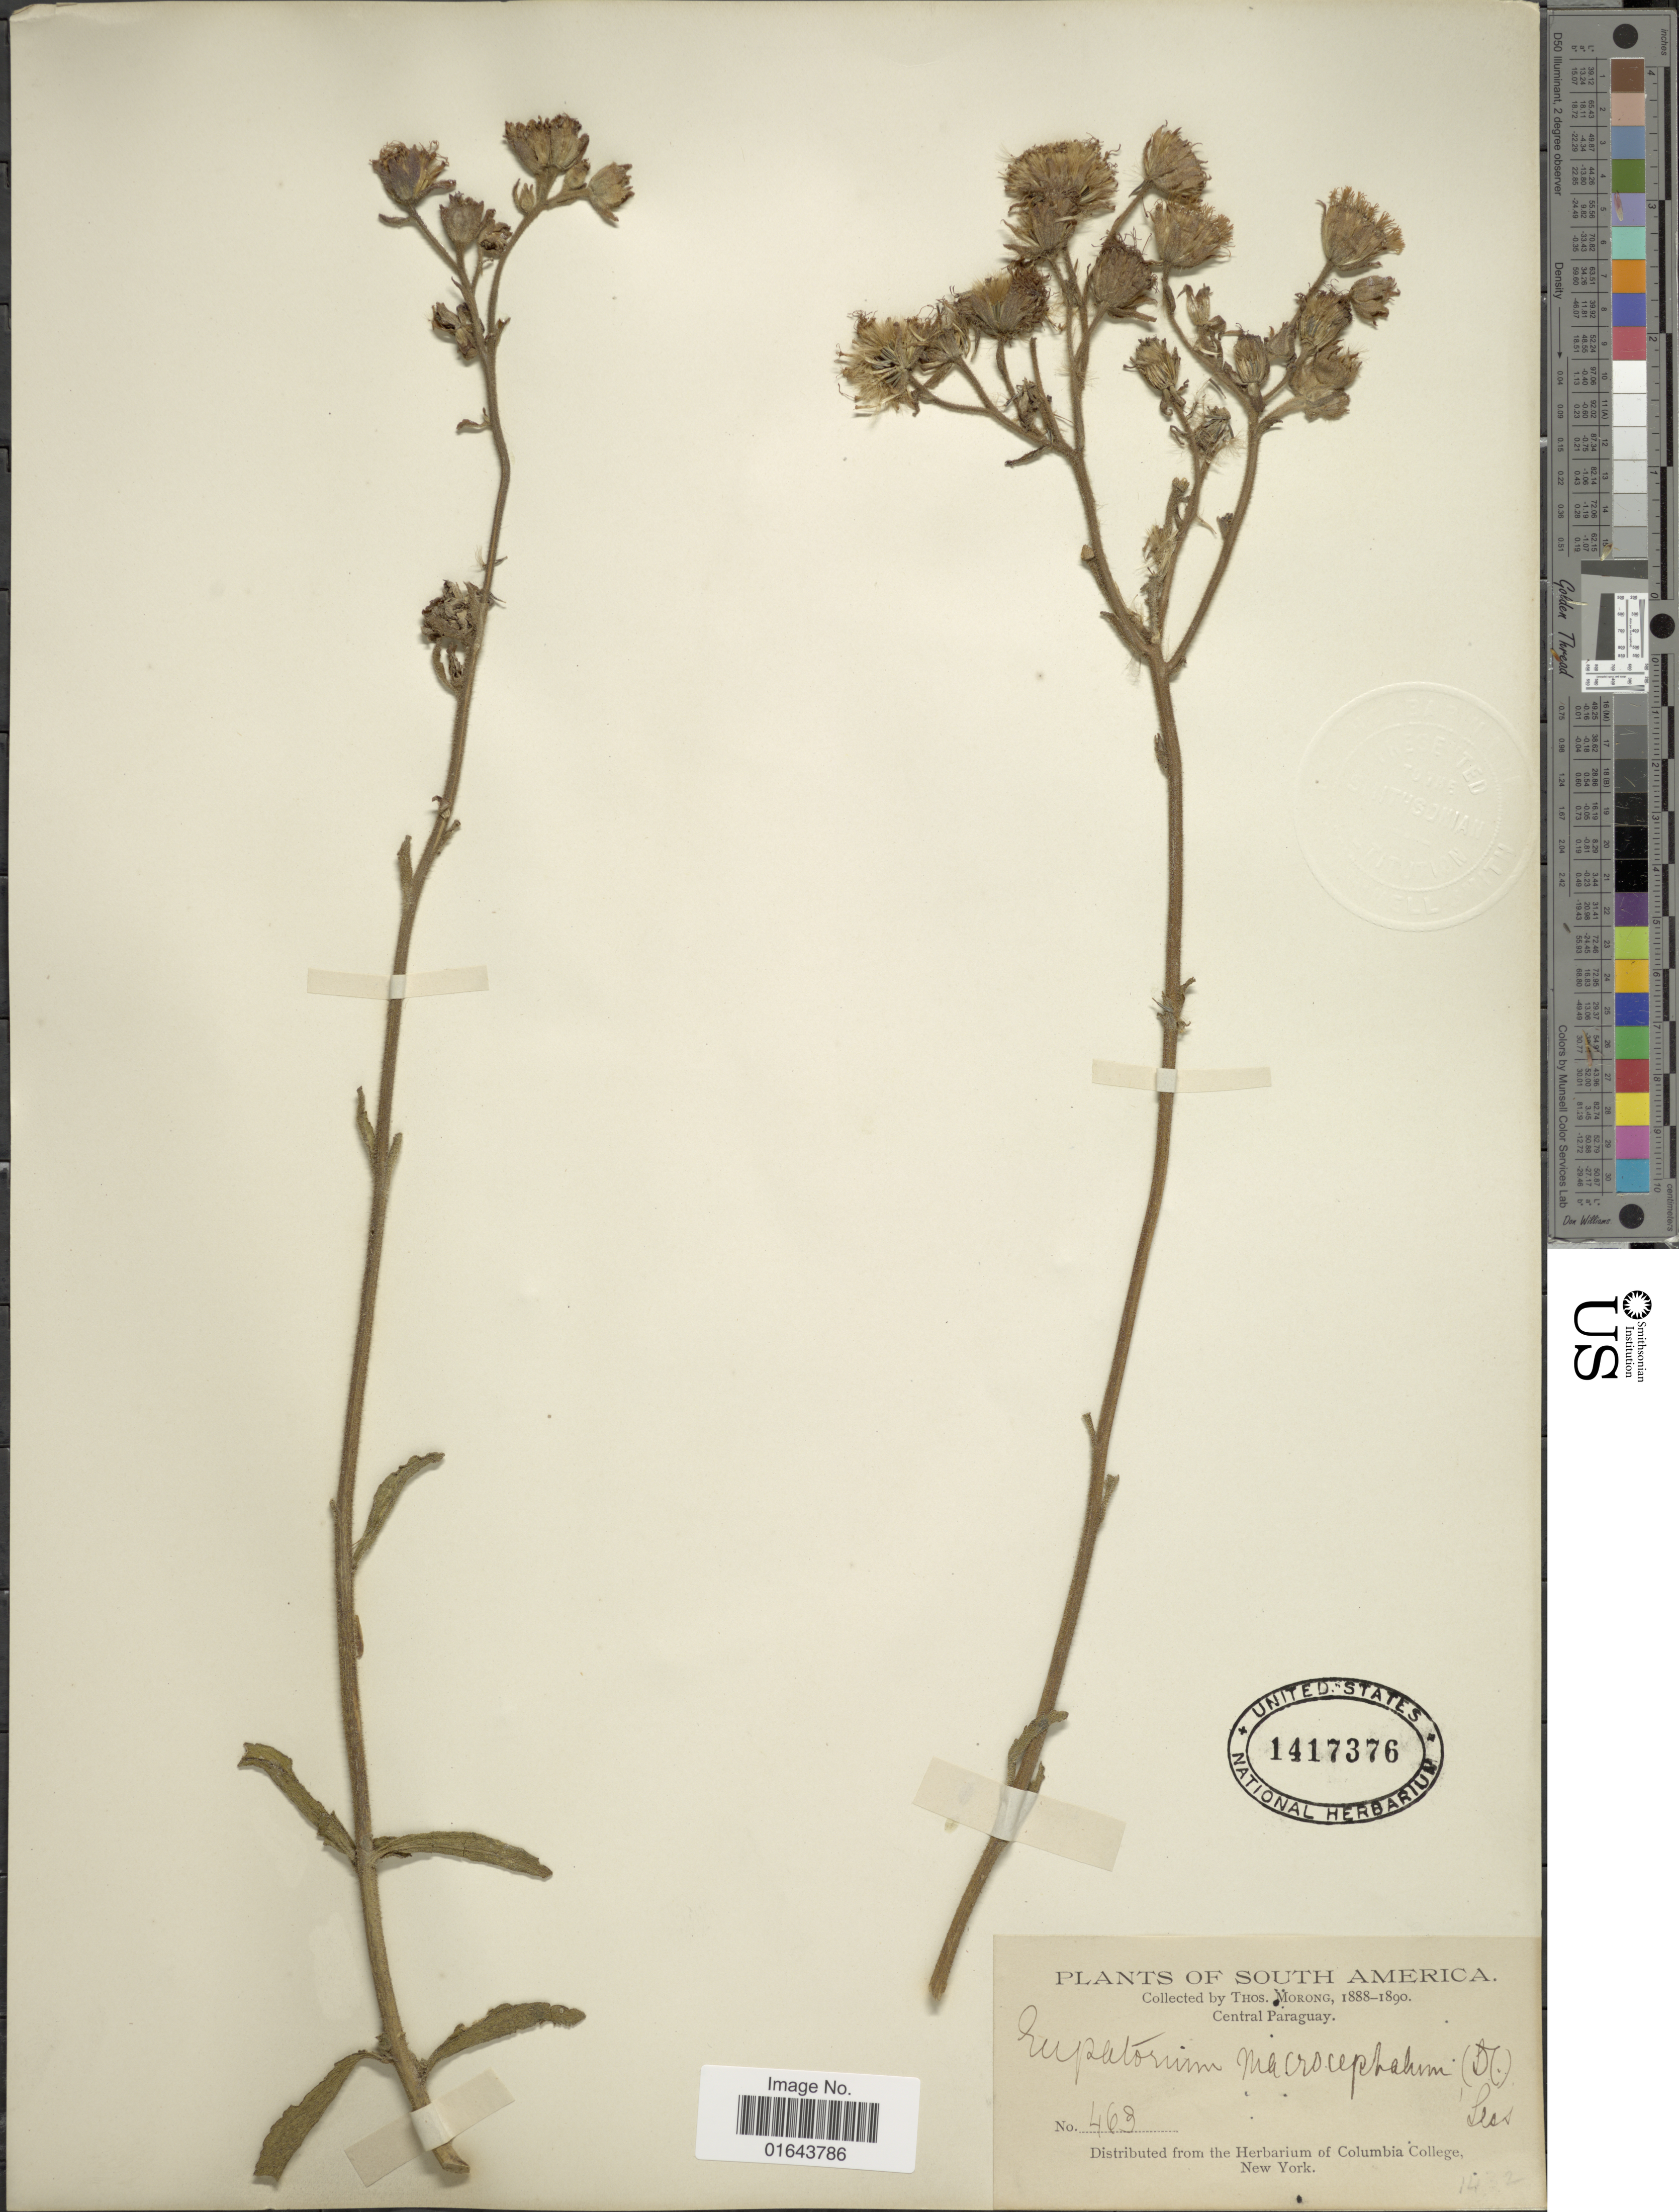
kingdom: Plantae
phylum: Tracheophyta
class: Magnoliopsida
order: Asterales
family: Asteraceae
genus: Campuloclinium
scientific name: Campuloclinium macrocephalum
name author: (Less.) DC.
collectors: ex herb. T. Morong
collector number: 463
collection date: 1888/1890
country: Paraguay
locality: Central Paraguay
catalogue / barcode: US 1417376